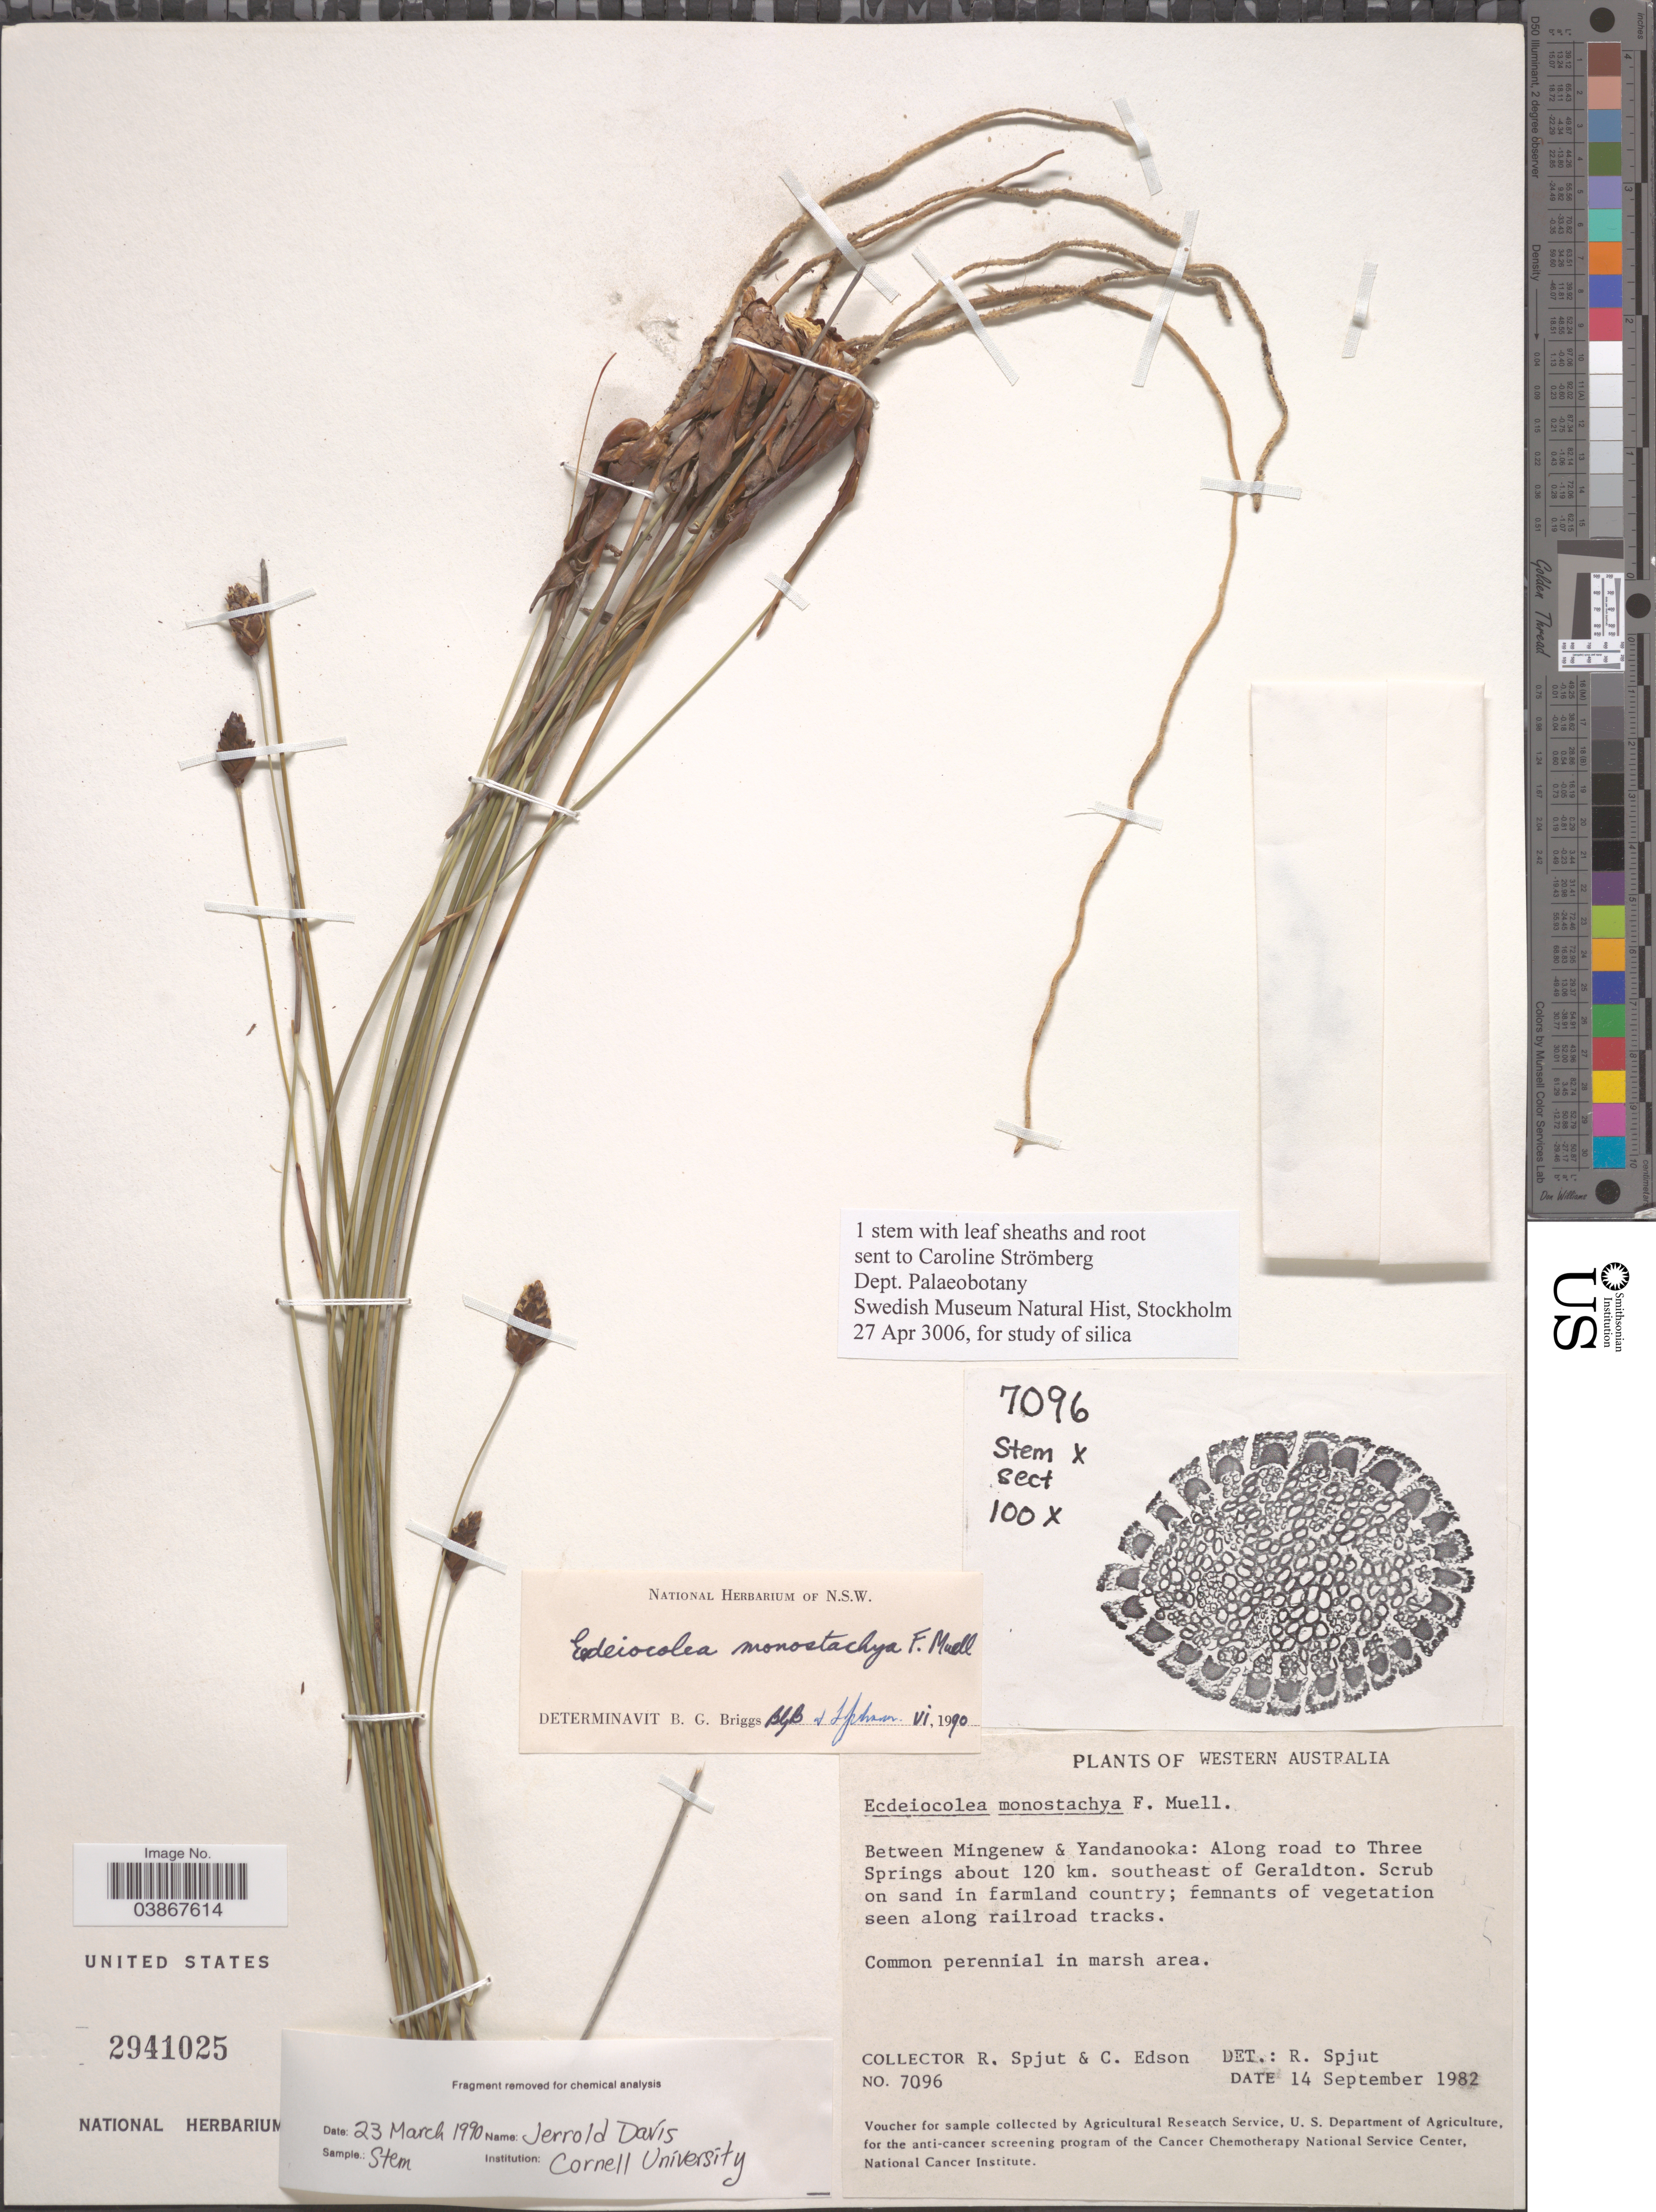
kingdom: Plantae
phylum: Tracheophyta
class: Liliopsida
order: Poales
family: Ecdeiocoleaceae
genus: Ecdeiocolea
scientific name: Ecdeiocolea monostachya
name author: F. Muell.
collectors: R. Spjut & C. Edson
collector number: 7096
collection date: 1982-09-14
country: Australia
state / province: Western Australia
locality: Between Mingenew & Yandanooka: Along road to Three Springs about 120 km. southeast of Geraldton.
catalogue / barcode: US 2941025